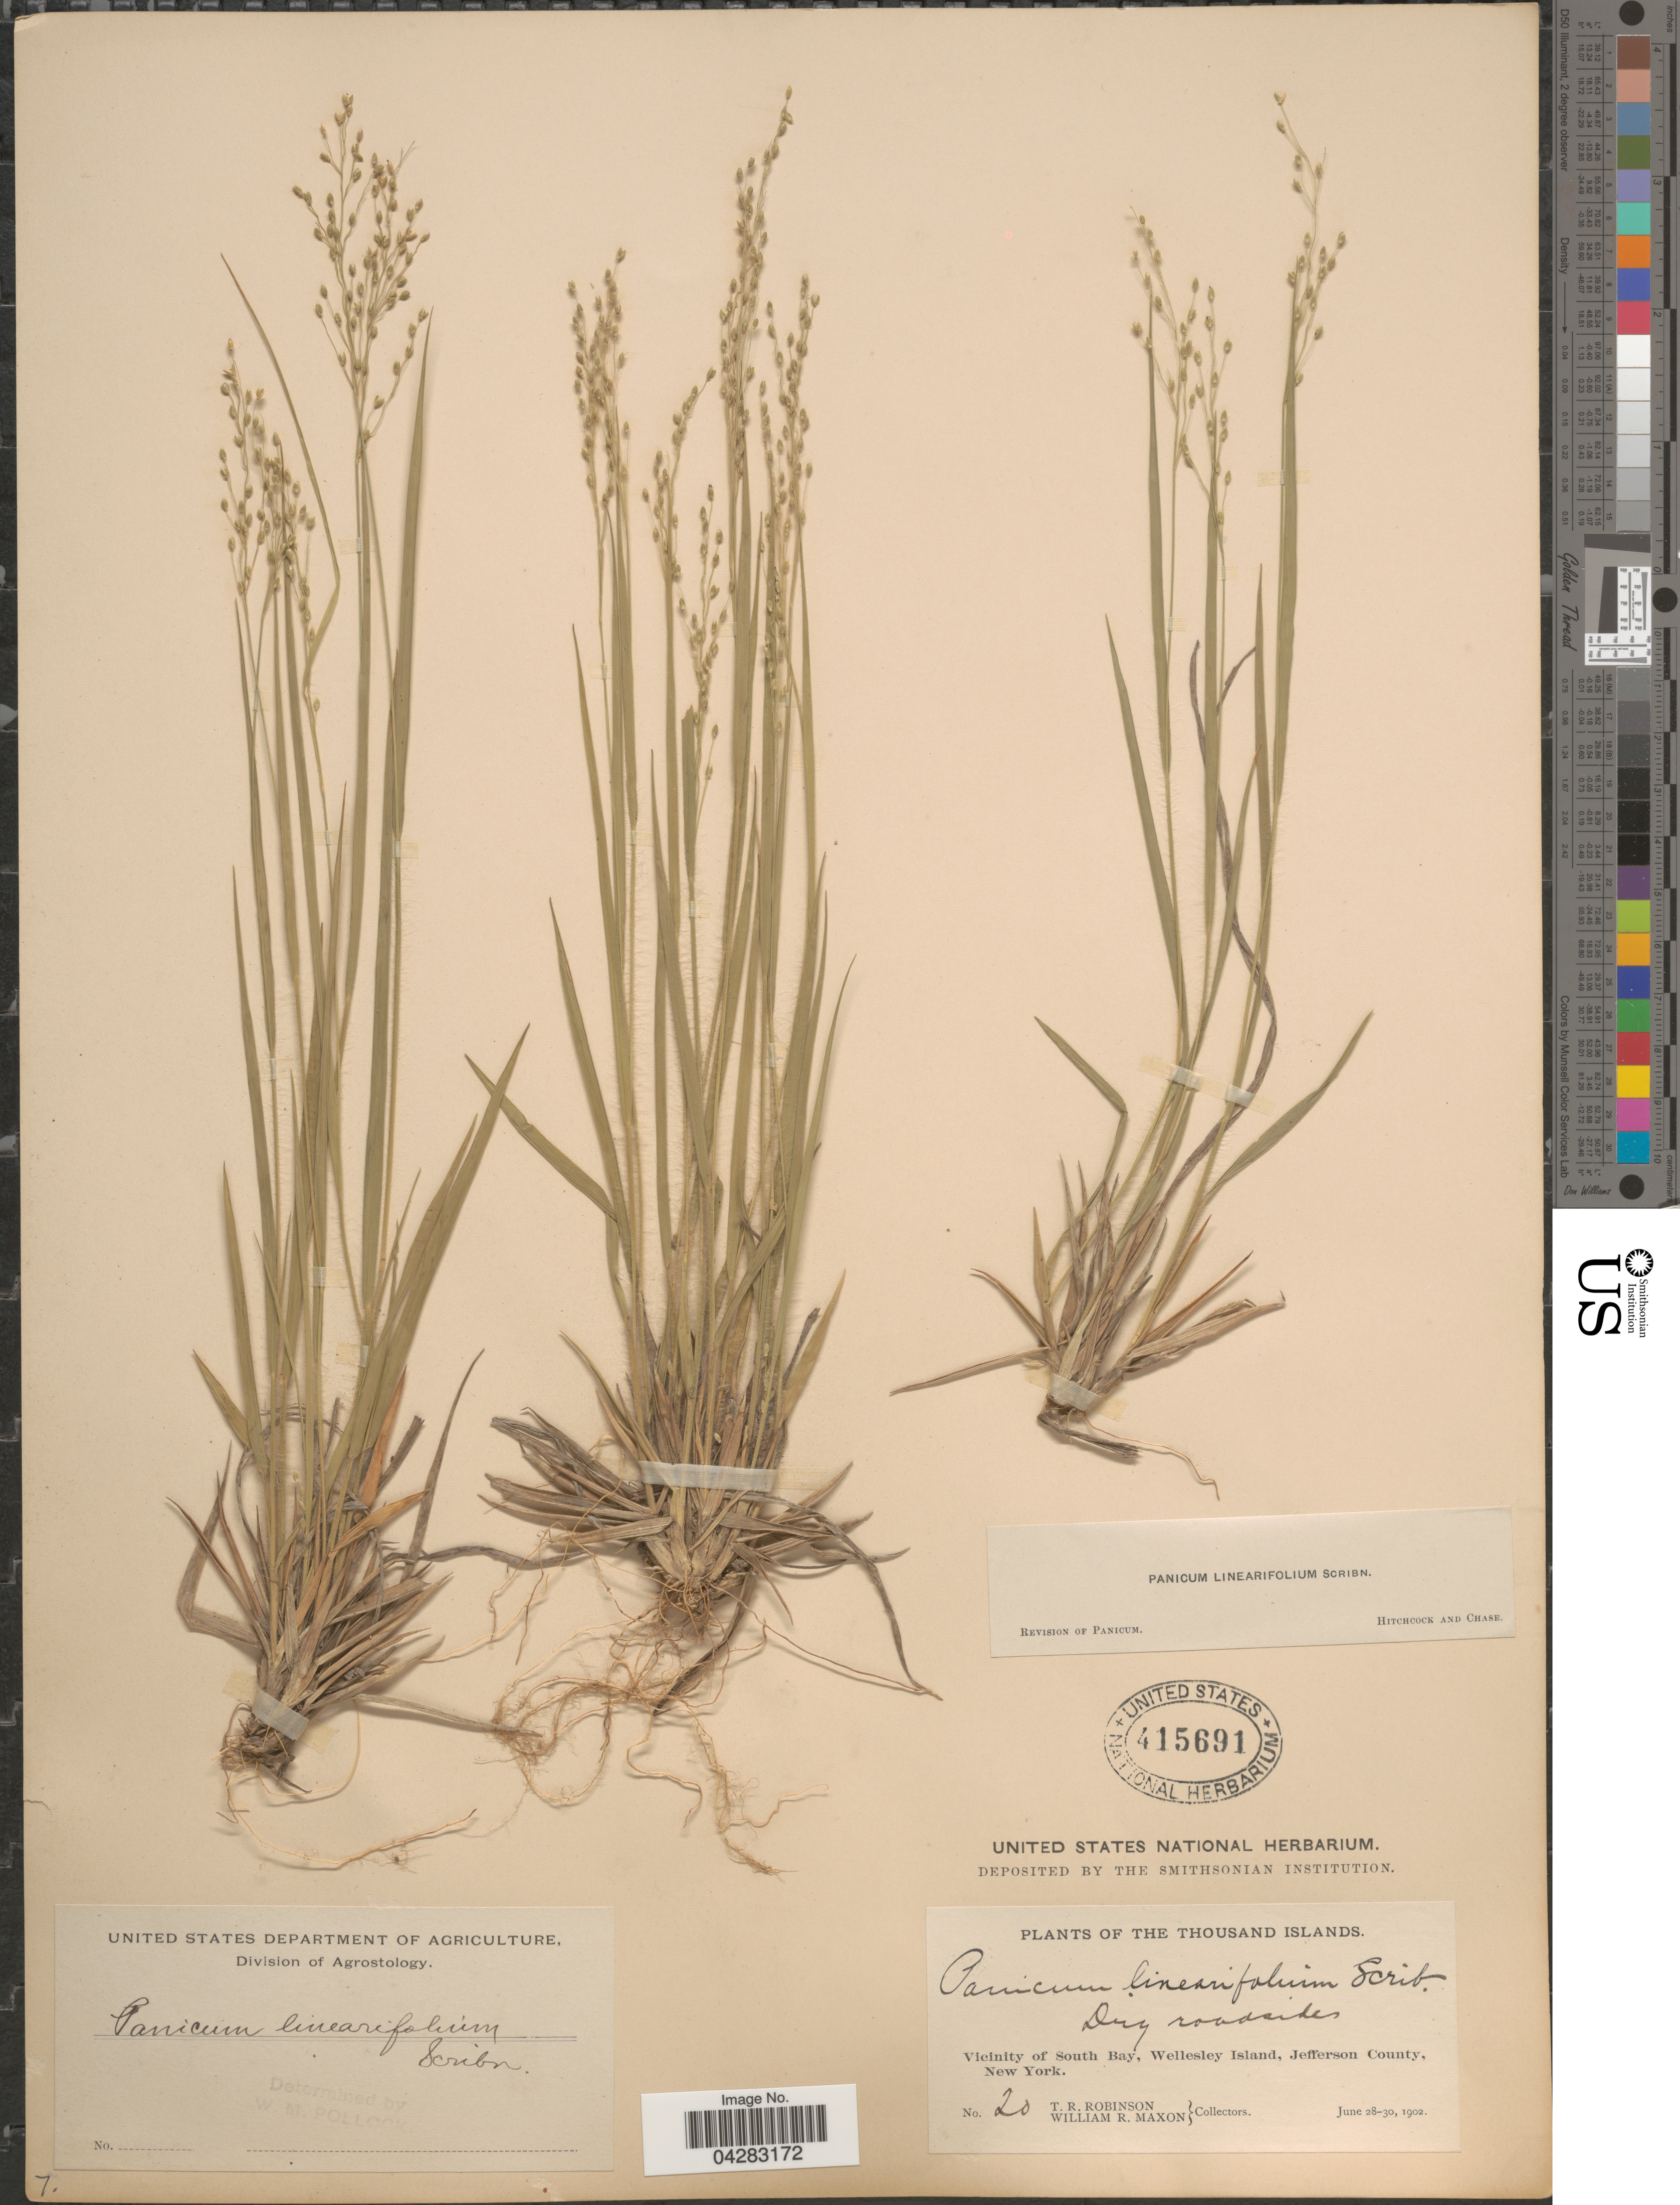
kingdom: Plantae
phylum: Tracheophyta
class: Liliopsida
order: Poales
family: Poaceae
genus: Dichanthelium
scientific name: Dichanthelium linearifolium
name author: (Scribn.) Gould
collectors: T. R. Robinson & W. R. Maxon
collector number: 20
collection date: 1902-06-28/1902-06-30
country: United States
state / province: New York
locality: The Thousand Islands. Dry roadsides, Vicinity of South Bay, Wellesley Island, Jefferson County.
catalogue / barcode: US 415691